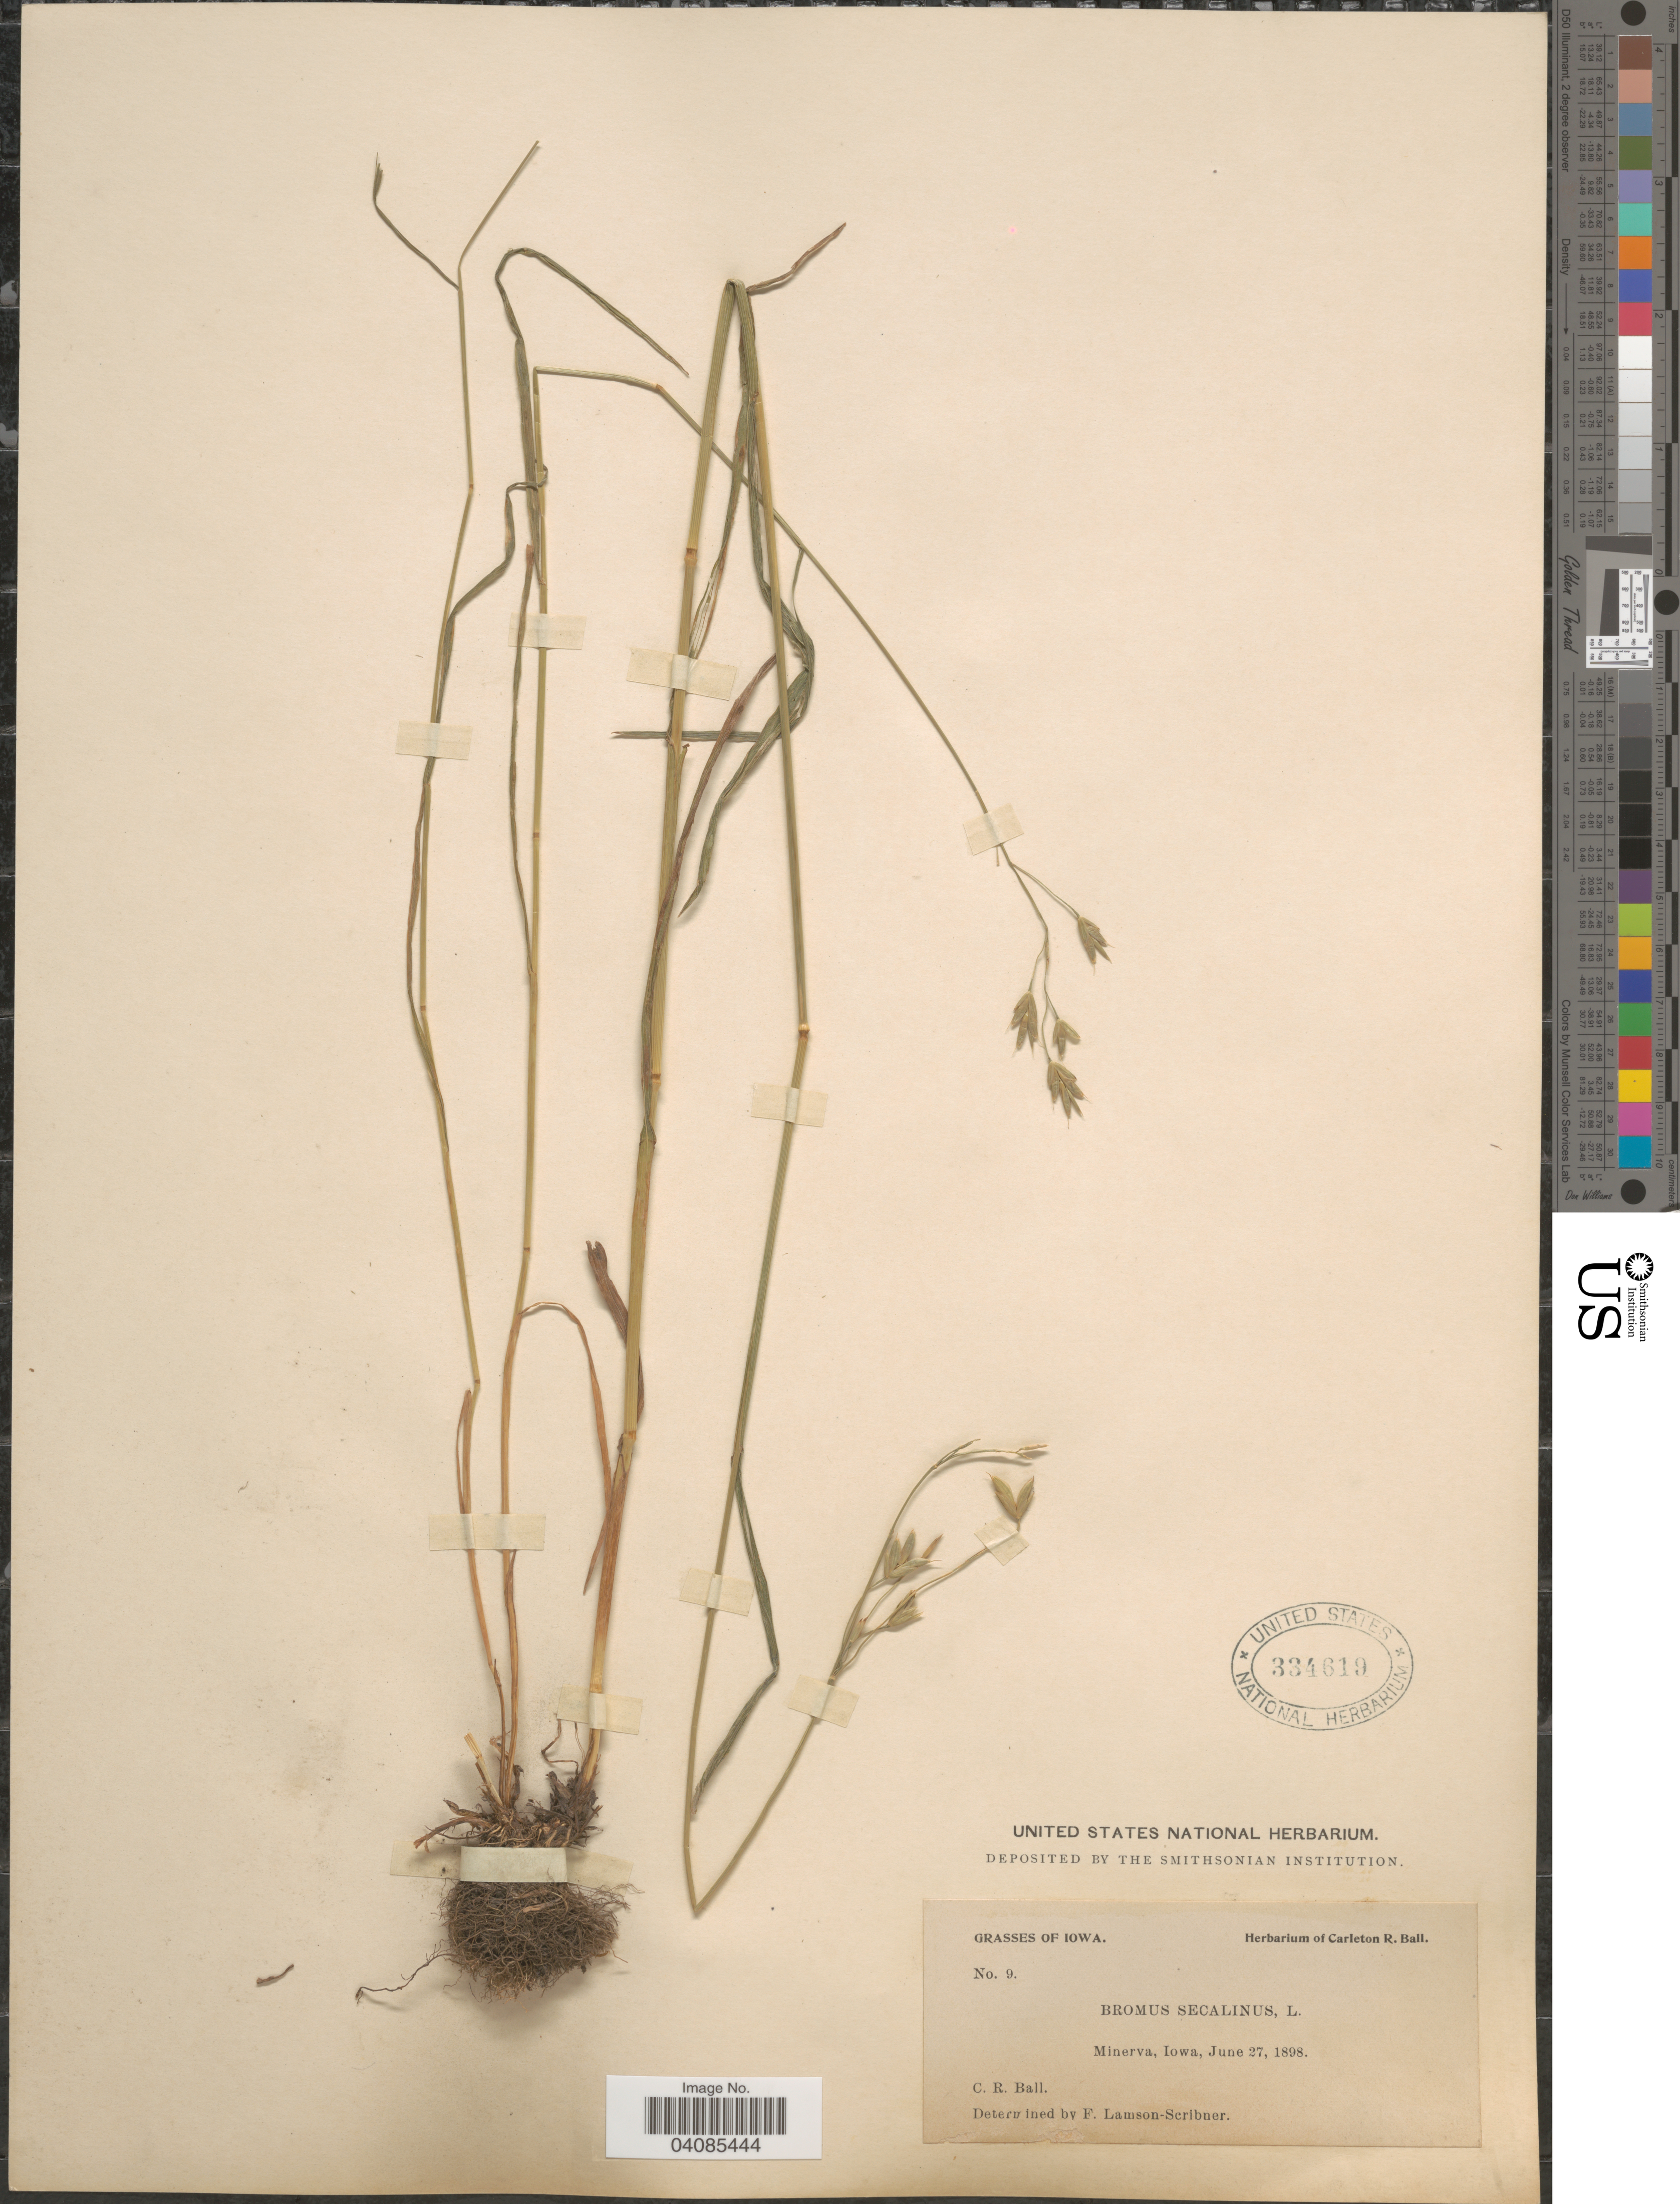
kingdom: Plantae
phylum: Tracheophyta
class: Liliopsida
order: Poales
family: Poaceae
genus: Bromus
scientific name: Bromus secalinus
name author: L.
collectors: C. R. Ball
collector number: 9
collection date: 1898-06-27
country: United States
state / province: Iowa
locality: Minerva.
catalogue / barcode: US 334619